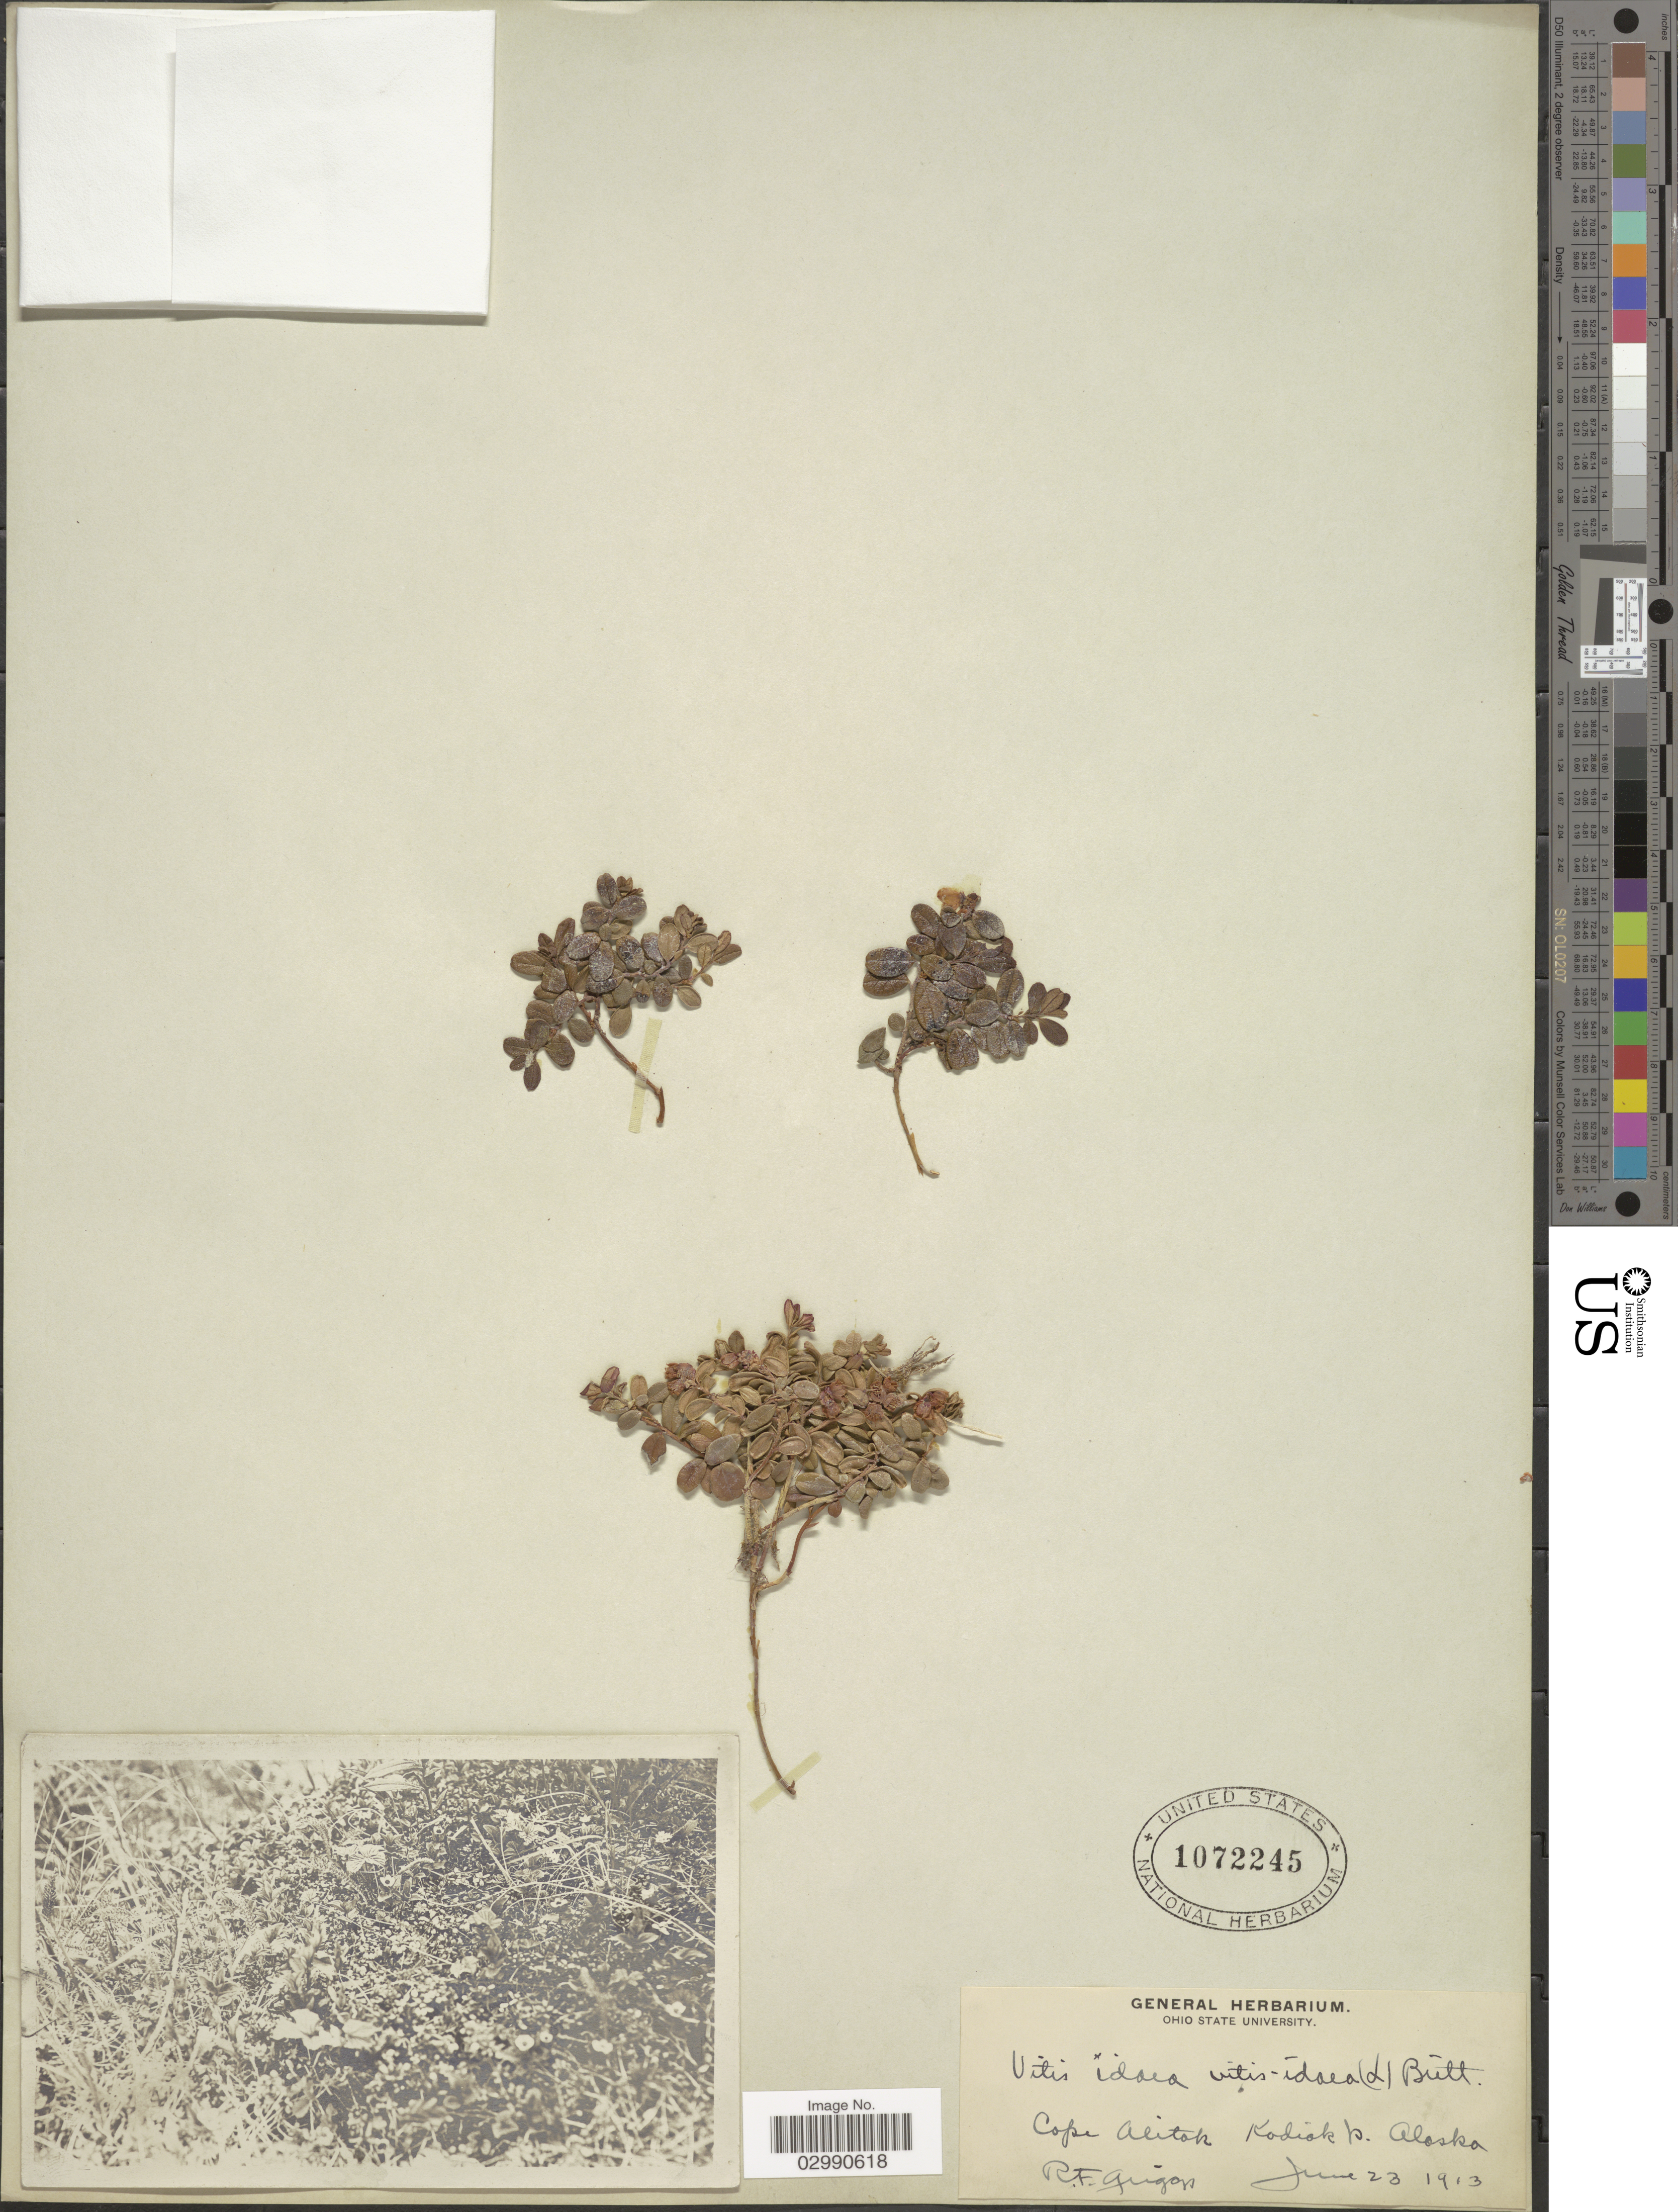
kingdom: Plantae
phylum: Tracheophyta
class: Magnoliopsida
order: Ericales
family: Ericaceae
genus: Vaccinium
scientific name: Vaccinium vitis-idaea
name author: L.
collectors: R. F. Griggs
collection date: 1913-06-23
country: United States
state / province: Alaska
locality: Cope Alitok, Kodiak Is.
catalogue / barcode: US 1072245